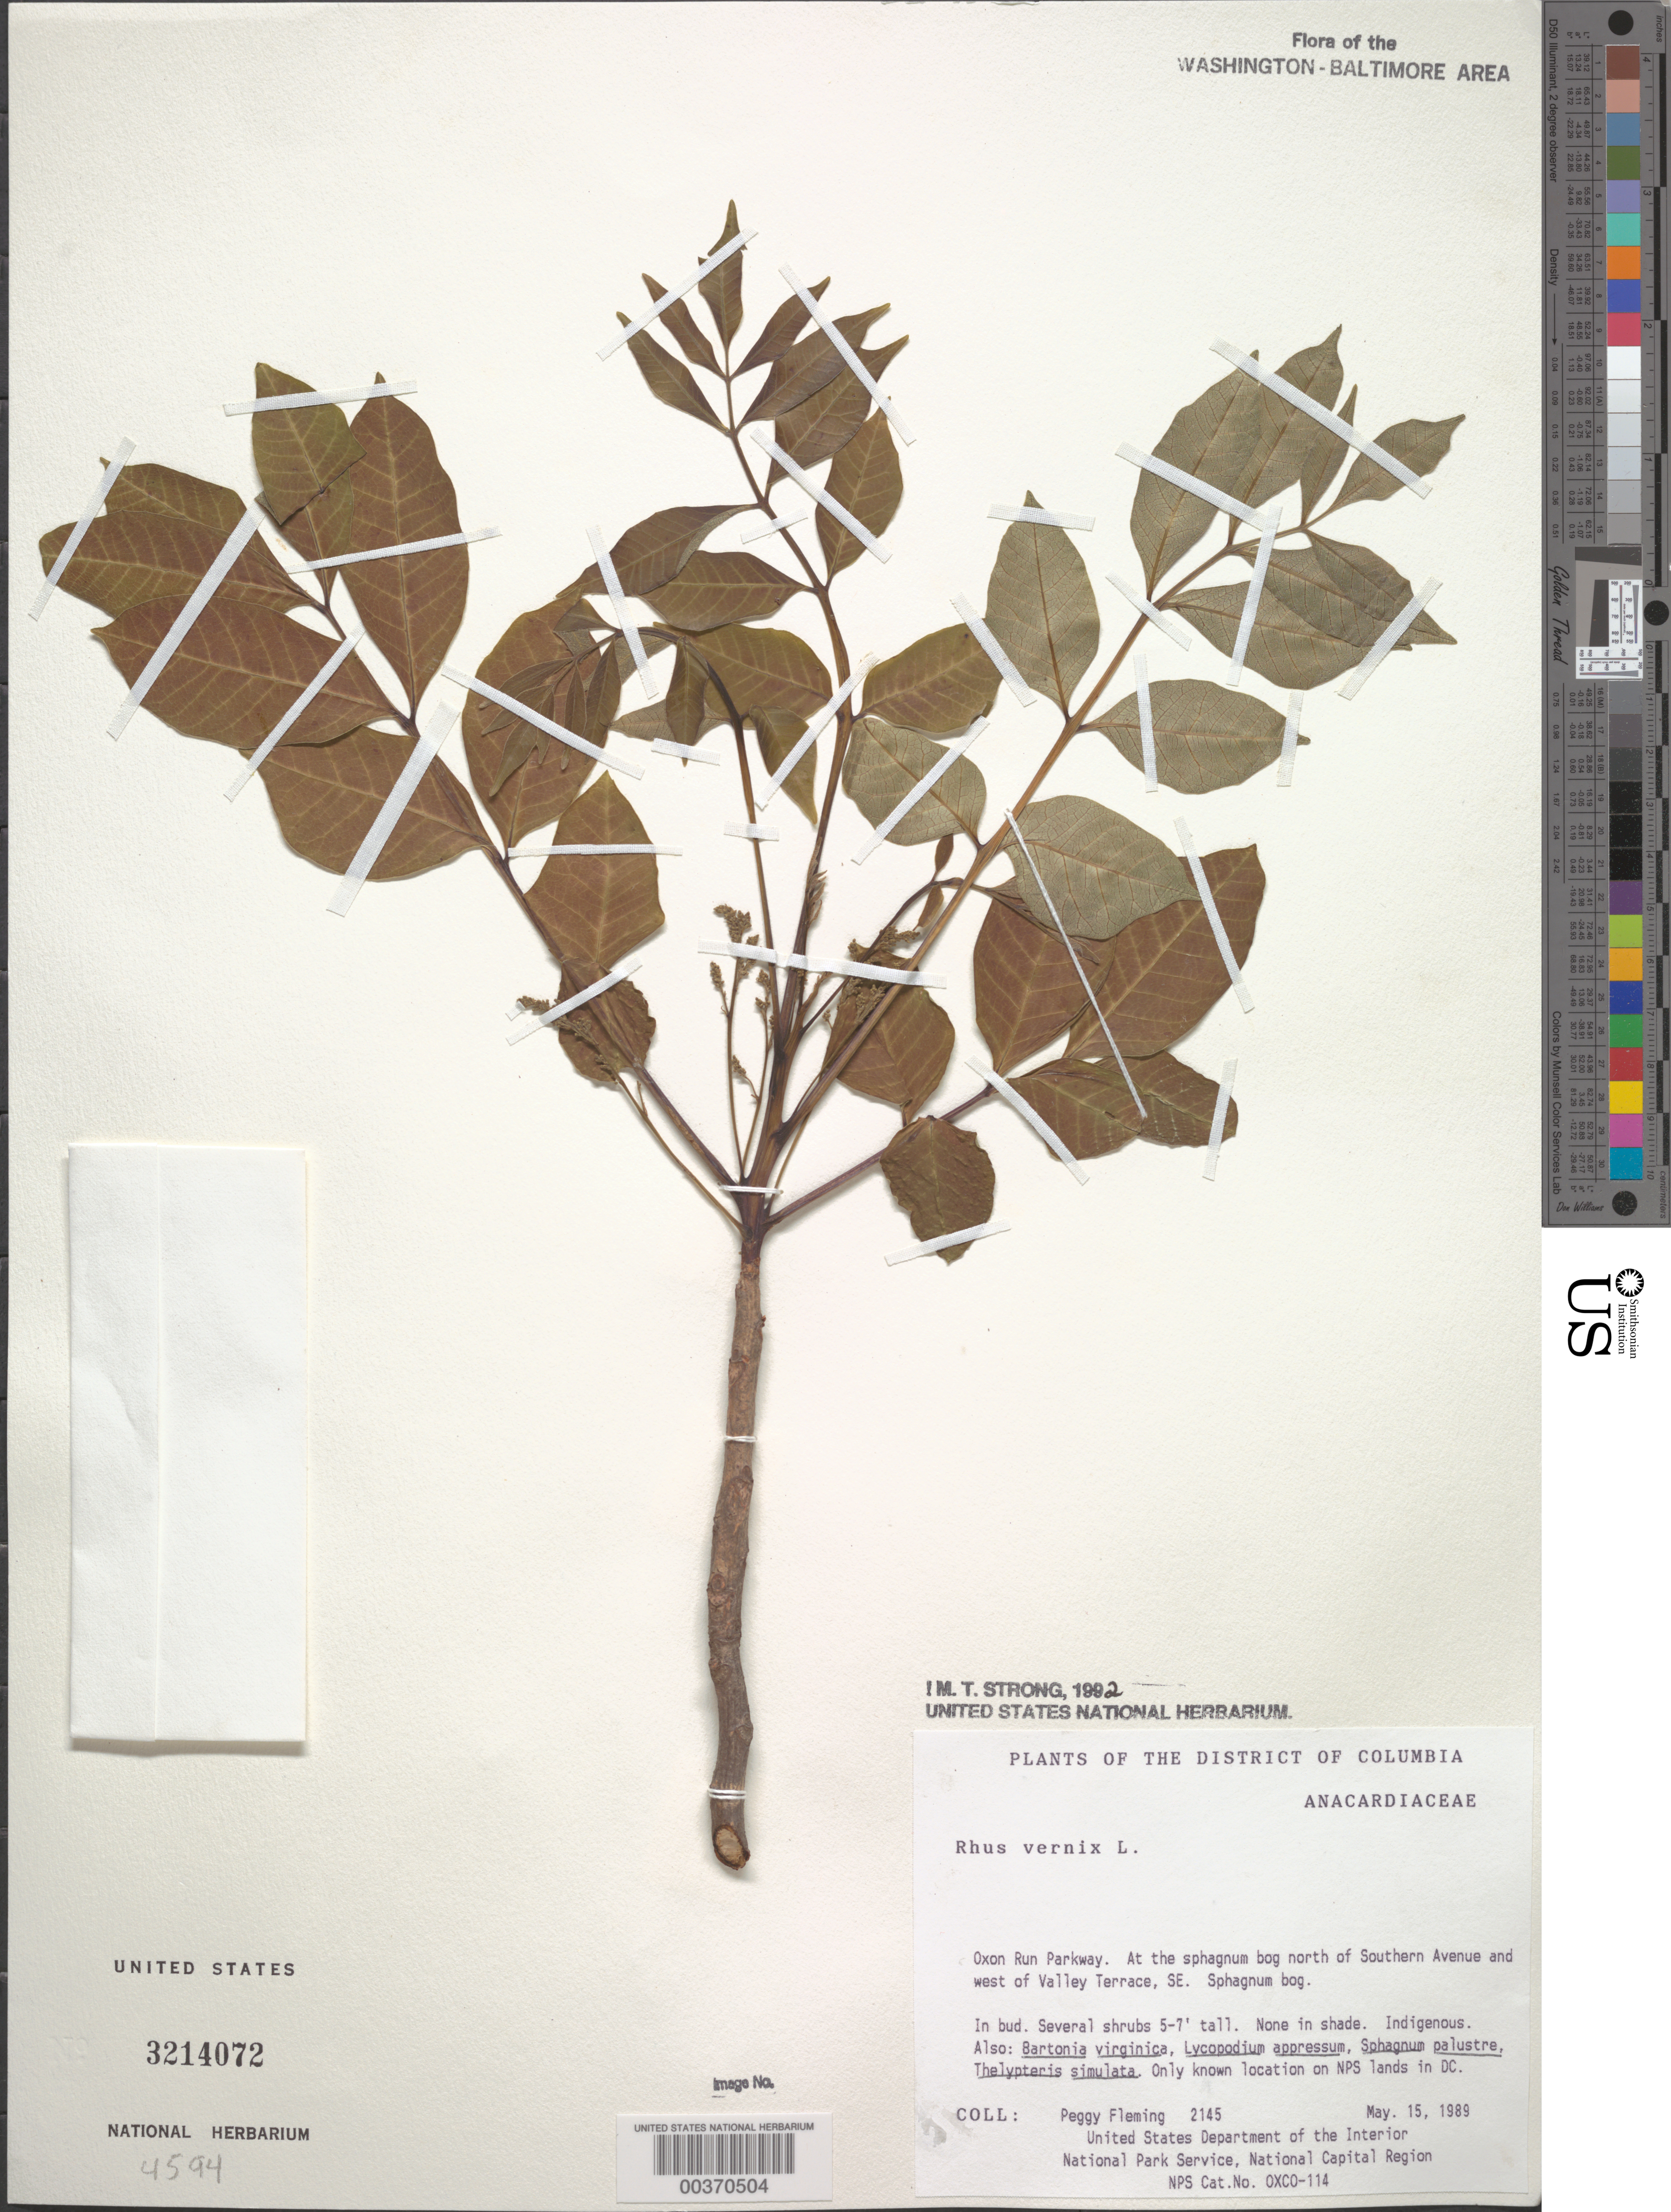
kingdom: Plantae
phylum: Tracheophyta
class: Magnoliopsida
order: Sapindales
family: Anacardiaceae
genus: Toxicodendron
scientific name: Toxicodendron vernix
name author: (L.) Kuntze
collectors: P. Fleming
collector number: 2145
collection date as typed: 15 May 1989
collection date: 1989-05-15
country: United States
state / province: District of Columbia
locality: Oxon Run Parkway, N of Southern Ave. and W of Valley Terrace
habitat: Sphagnum bog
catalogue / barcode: US 3214072